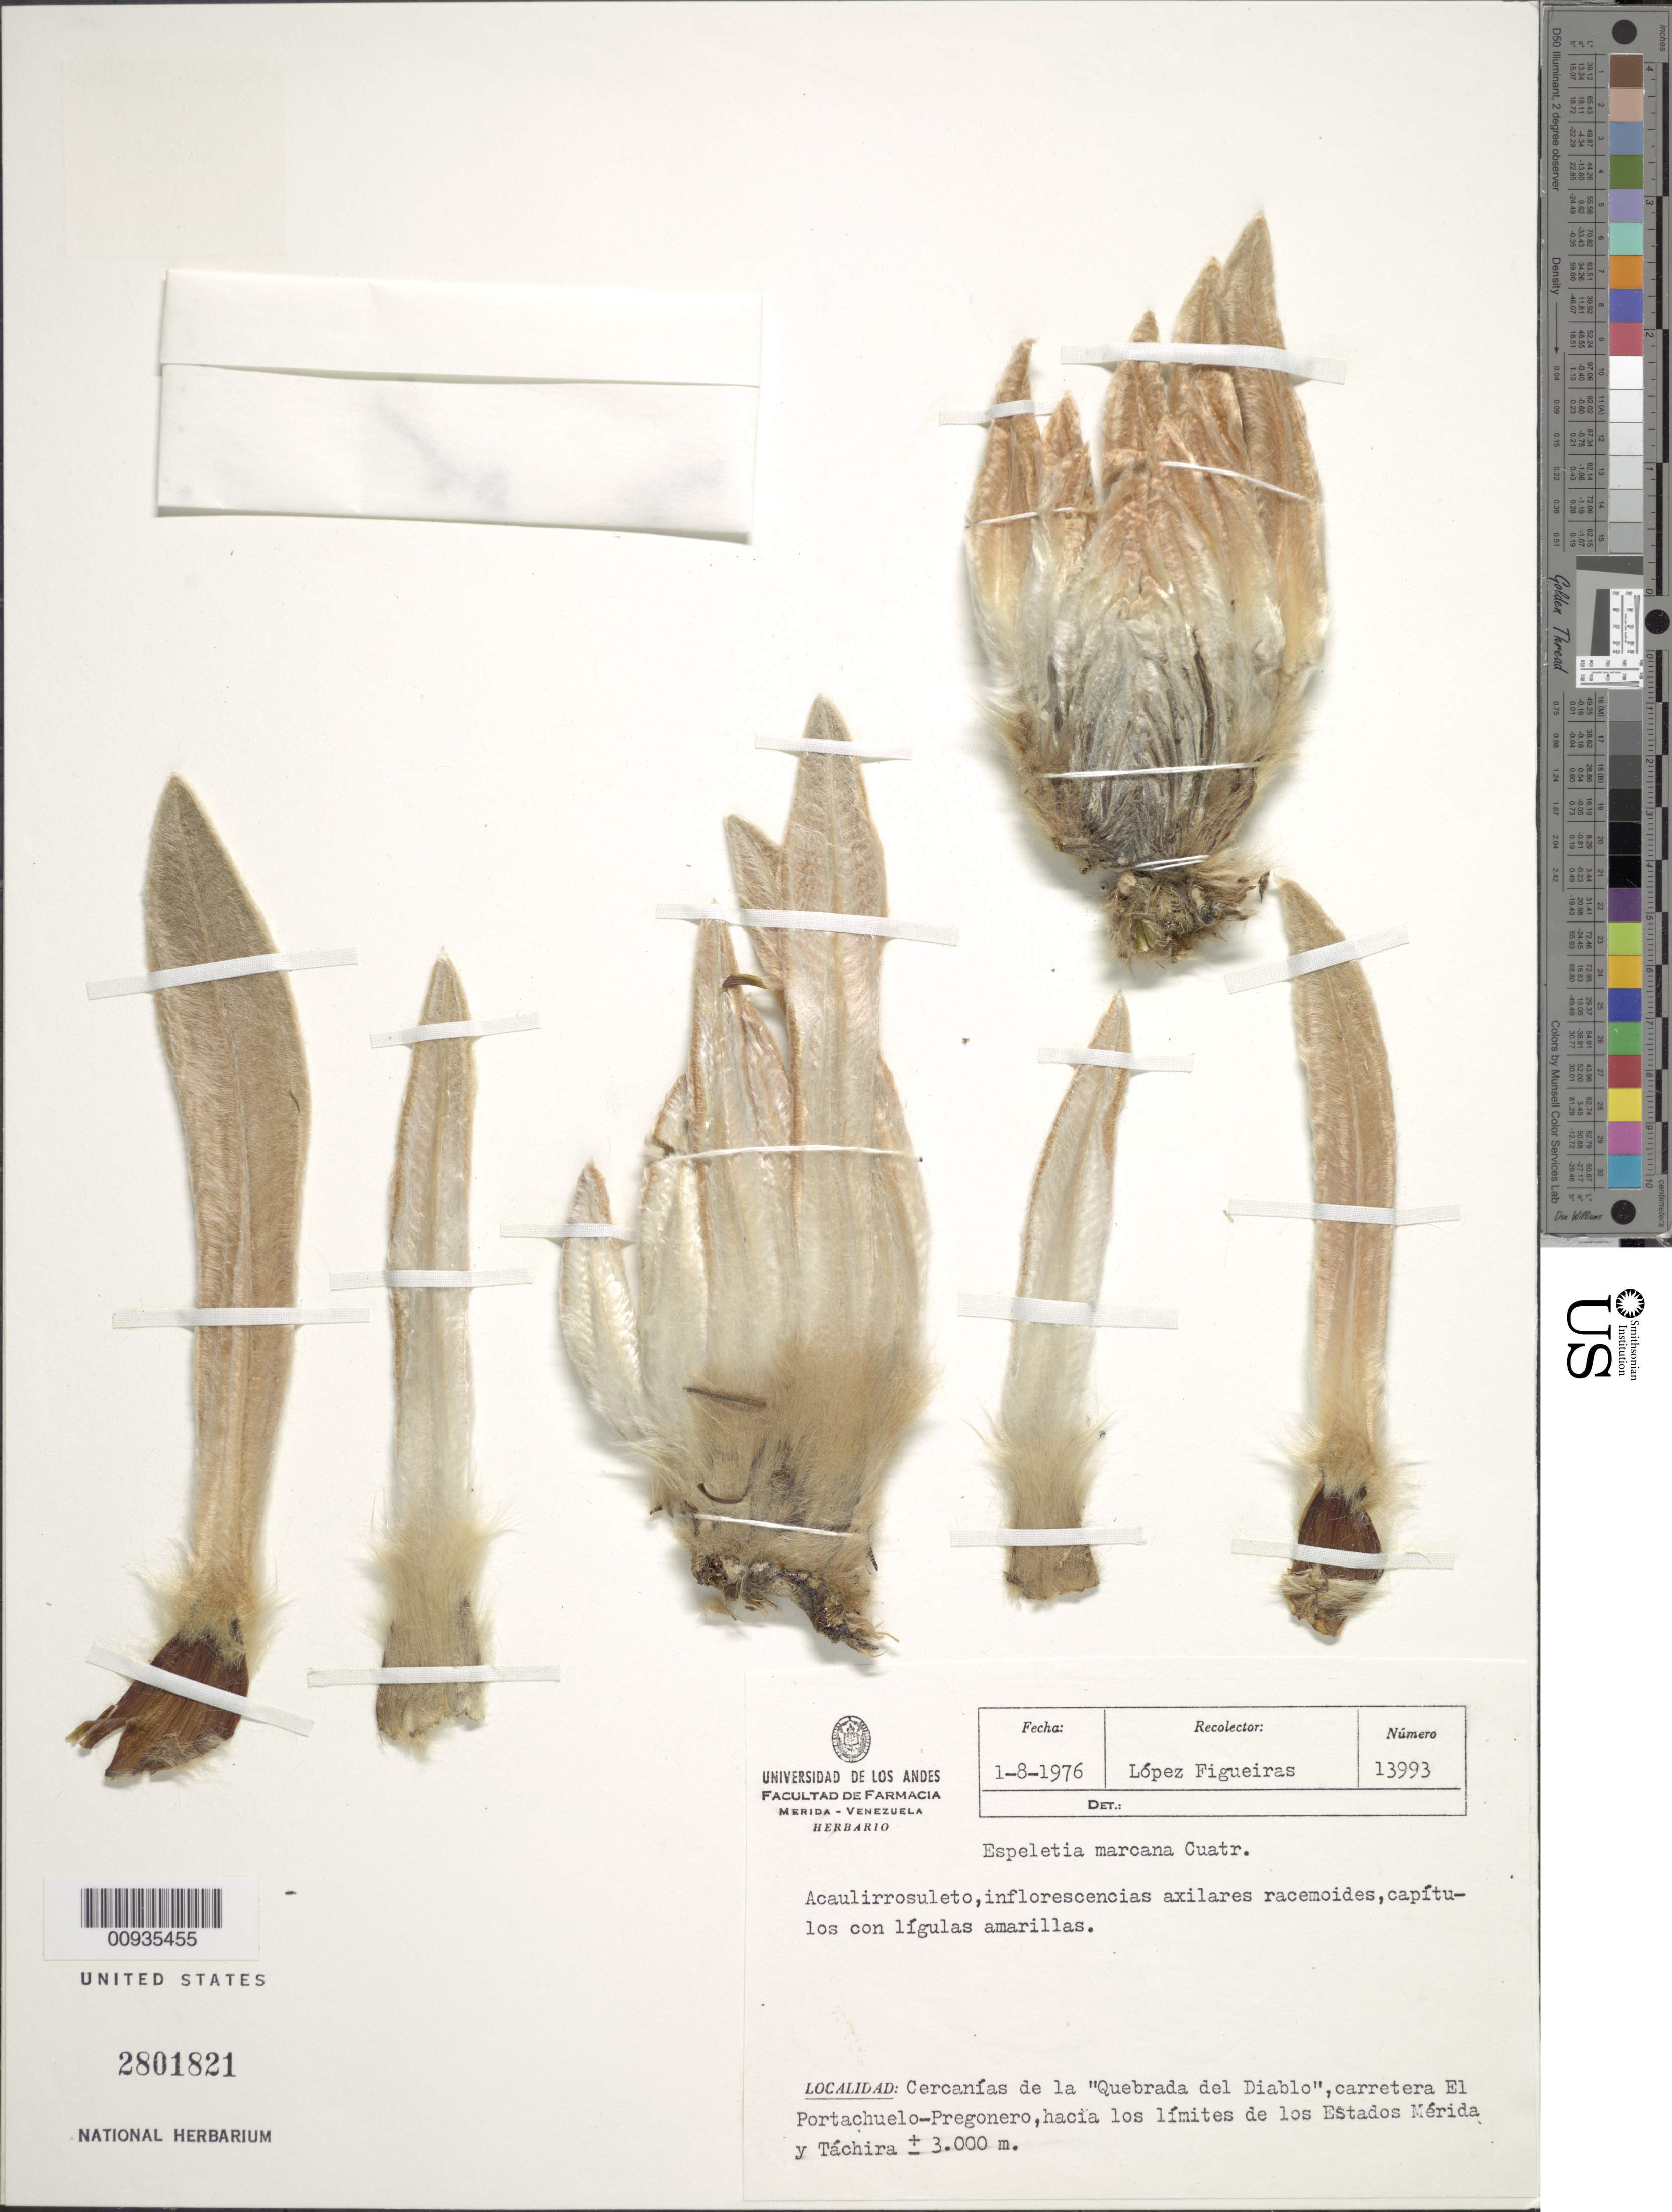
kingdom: Plantae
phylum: Tracheophyta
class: Magnoliopsida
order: Asterales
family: Asteraceae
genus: Coespeletia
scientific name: Coespeletia thyrsiformis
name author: (A.C. Sm.) Cuatrec.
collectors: M. López Figueiras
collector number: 13993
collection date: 1976-08-01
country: Venezuela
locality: Cercanías de la "Quebrada del Diablo", carretera El Portachuelo-Pregonero, hacia los límites del Estado Mérida y Táchira.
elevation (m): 3000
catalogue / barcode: US 2801821